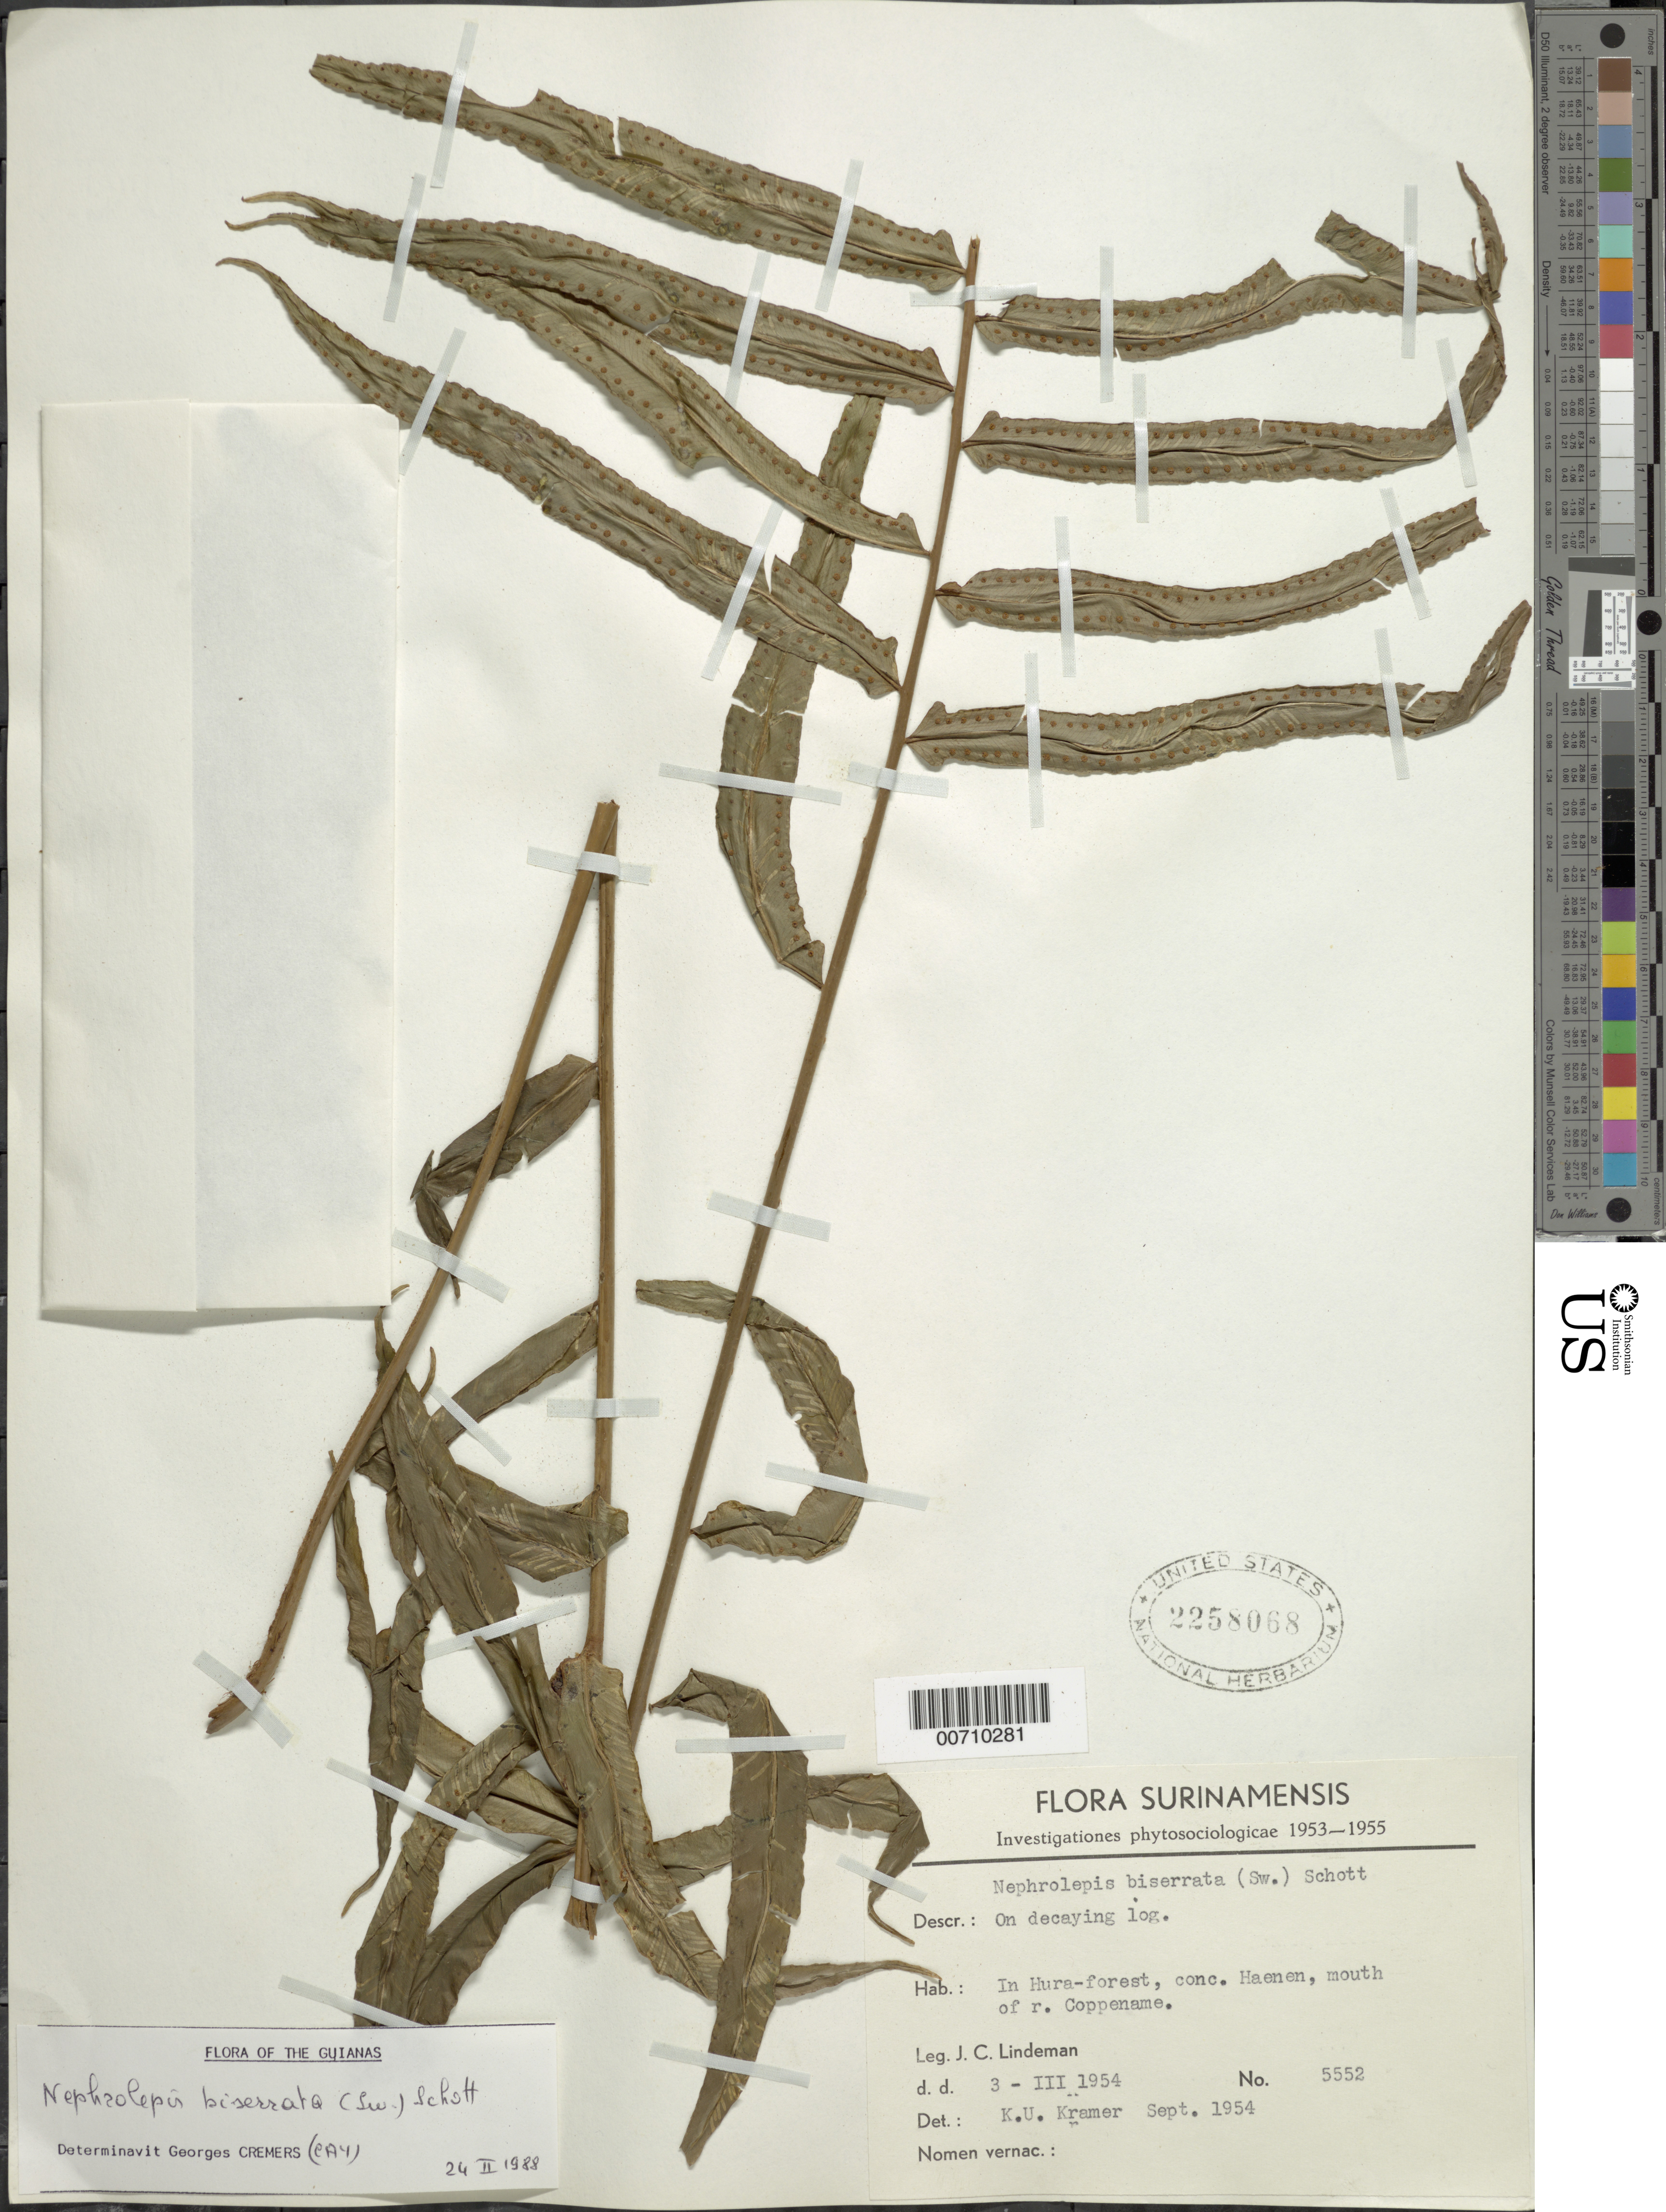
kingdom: Plantae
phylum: Tracheophyta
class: Polypodiopsida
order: Polypodiales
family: Nephrolepidaceae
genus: Nephrolepis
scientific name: Nephrolepis biserrata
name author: (Sw.) Schott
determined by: Cremers, Georges A.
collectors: J. C. Lindeman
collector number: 5552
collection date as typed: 3-Mar-54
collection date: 1954-03-03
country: Suriname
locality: Coppename R. mouth, concession Haenen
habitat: Hura-forest. On decaying log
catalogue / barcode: US 2258068